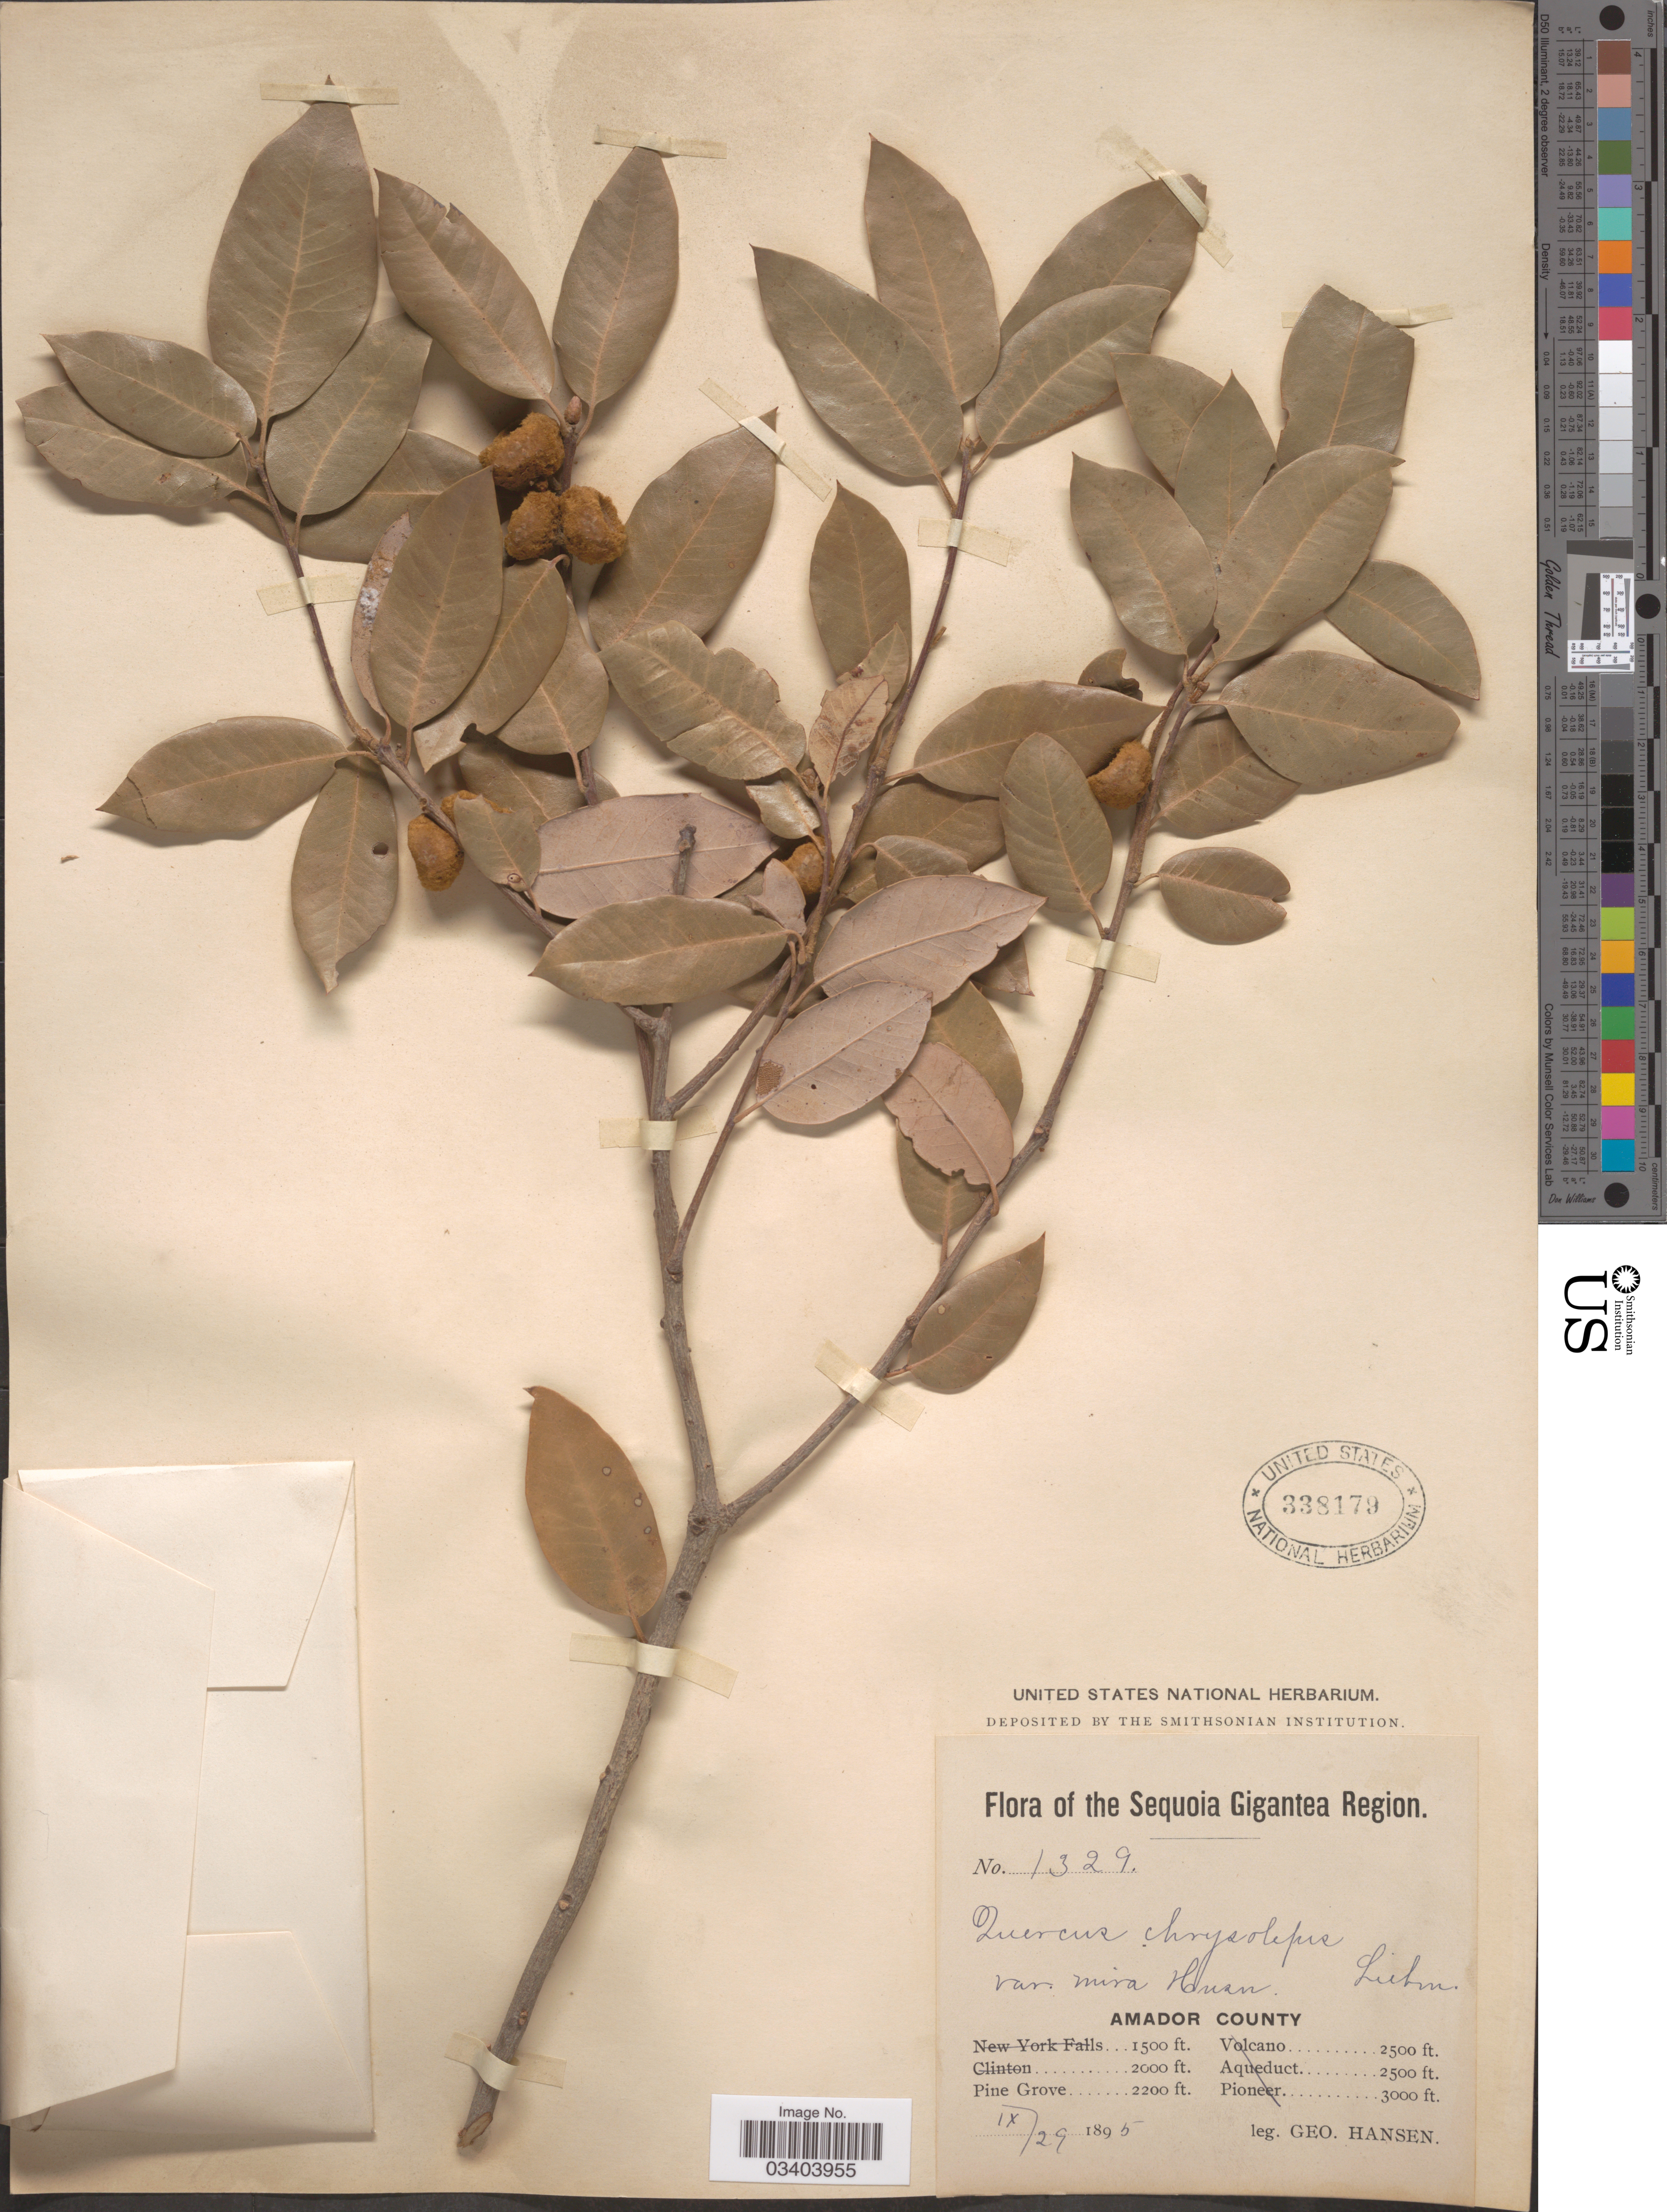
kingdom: Plantae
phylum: Tracheophyta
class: Magnoliopsida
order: Fagales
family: Fagaceae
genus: Quercus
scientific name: Quercus chrysolepis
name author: Liebm.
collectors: G. Hansen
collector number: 1329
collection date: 1895-09-29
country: United States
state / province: California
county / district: Amador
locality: The Sequoia Gigantea Region. Amador County. Pine Grove.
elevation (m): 671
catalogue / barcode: US 338179